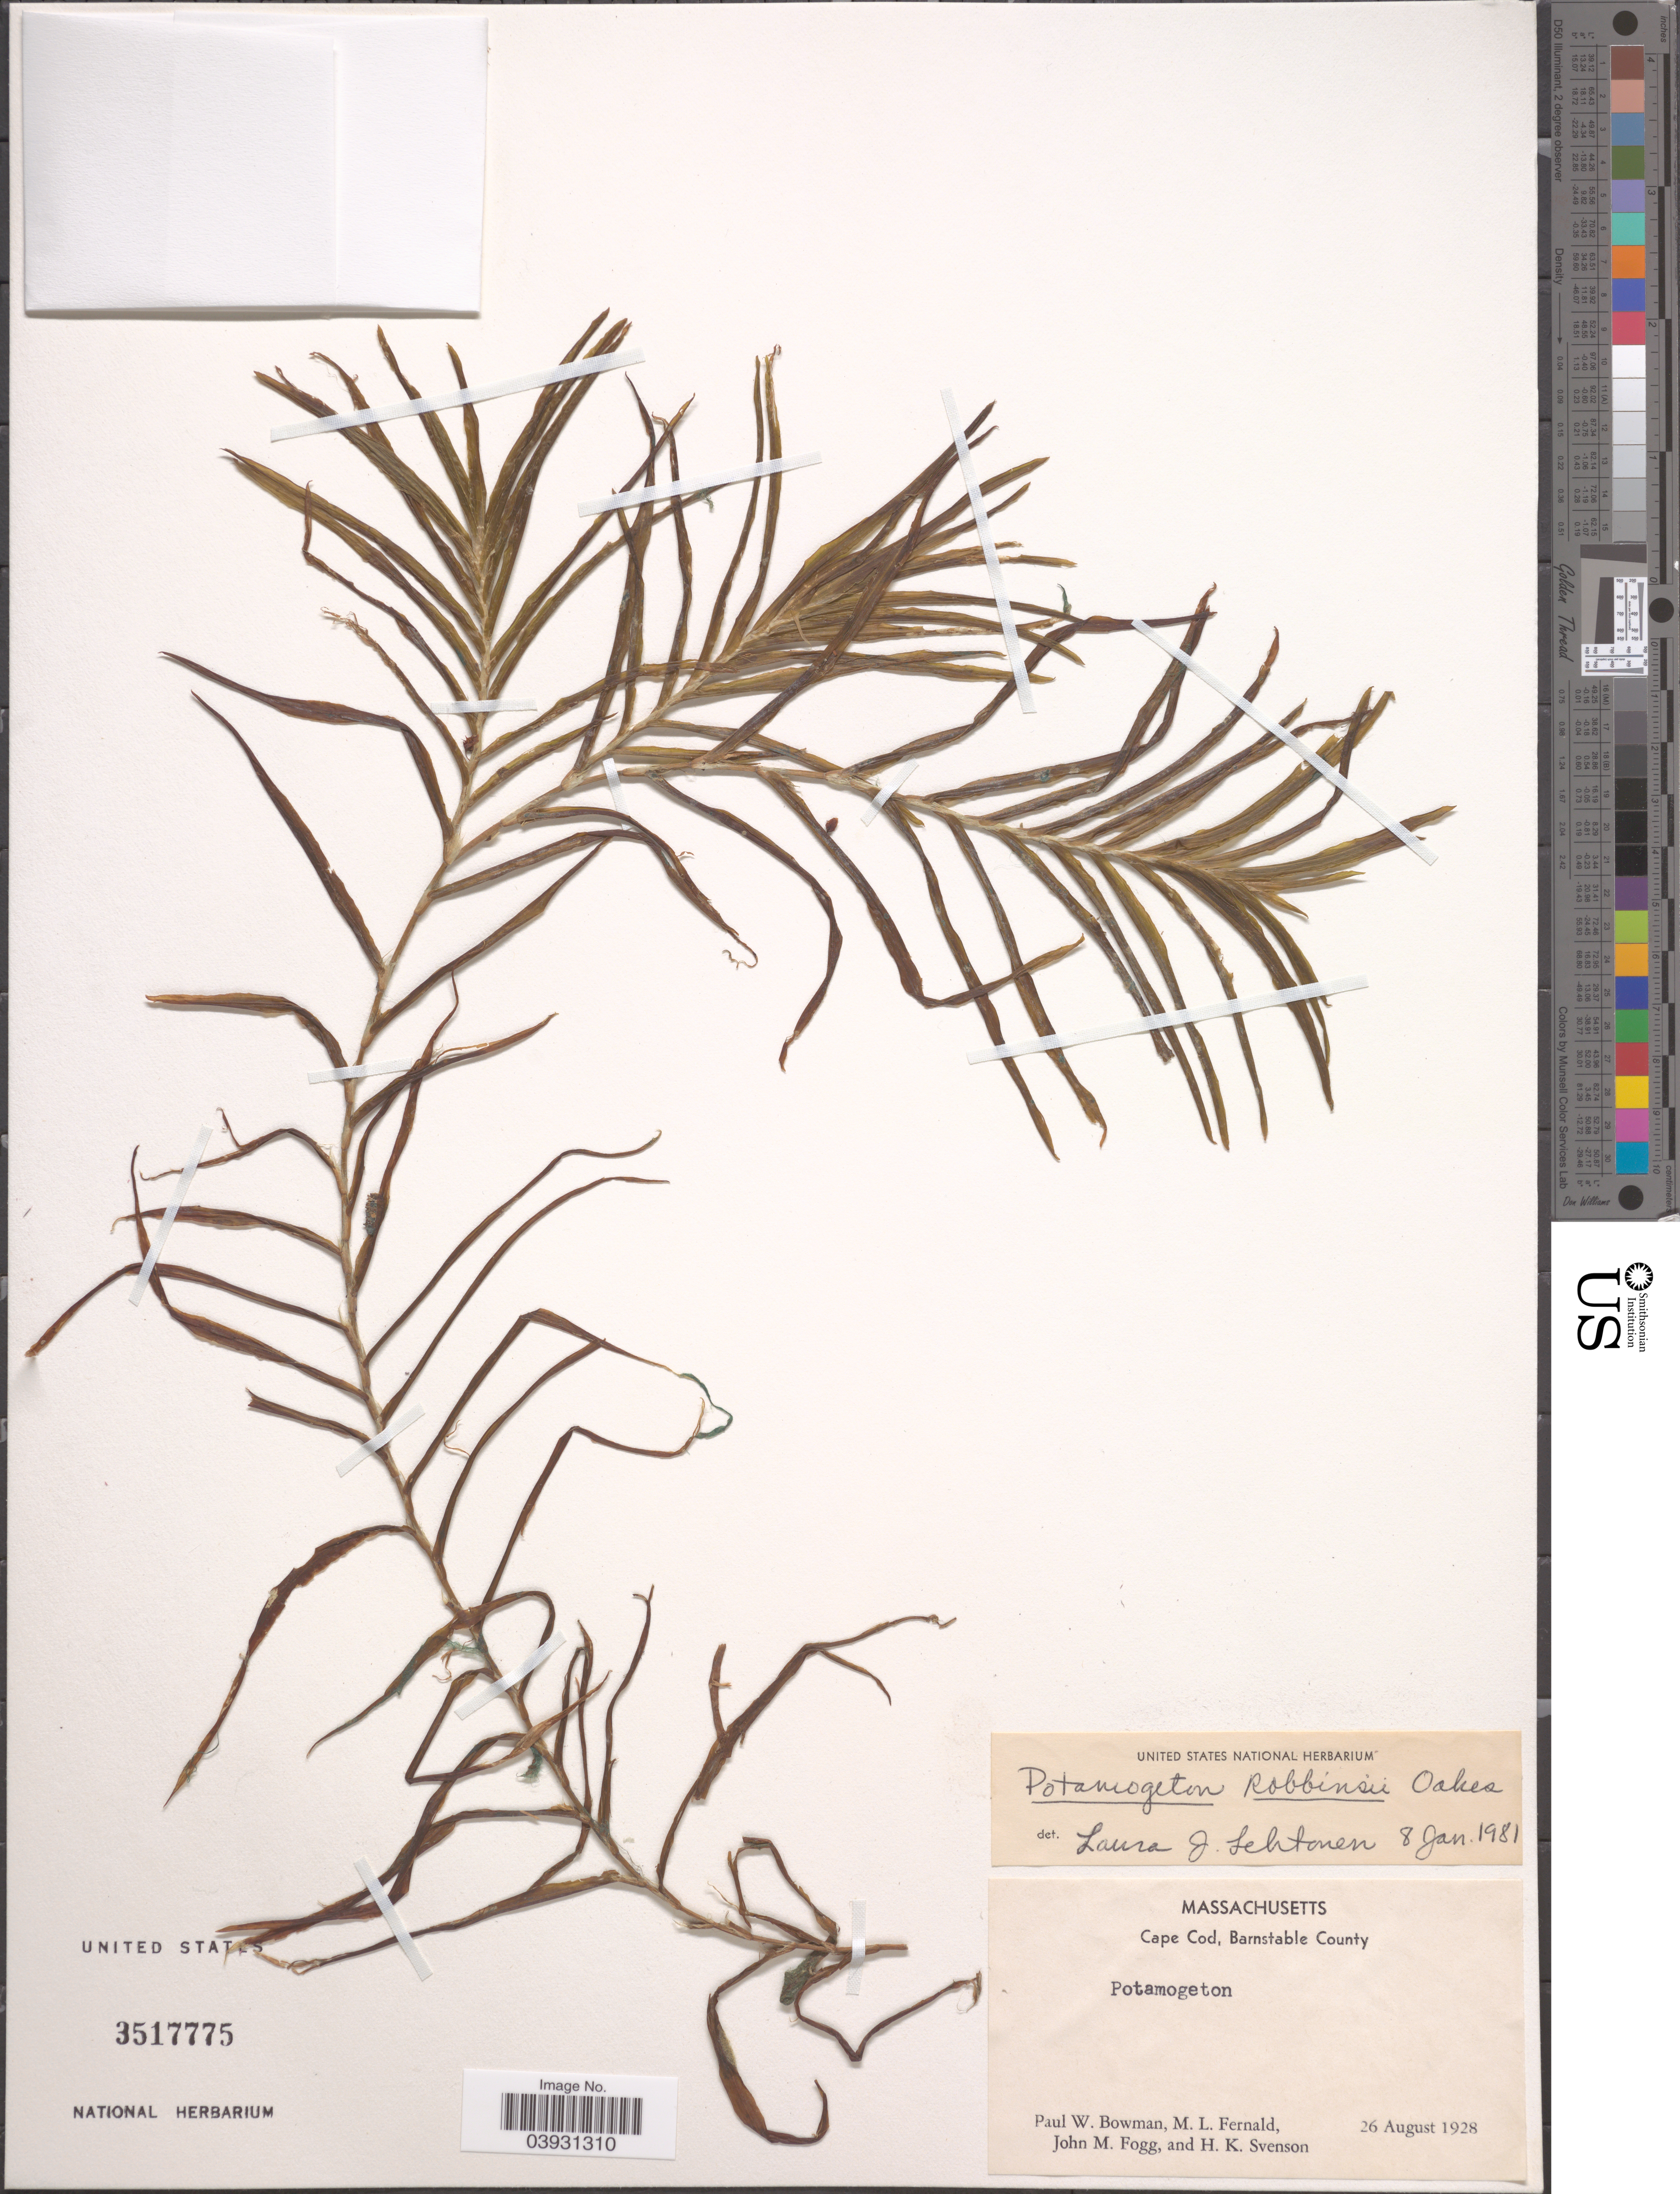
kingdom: Plantae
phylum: Tracheophyta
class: Liliopsida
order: Alismatales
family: Potamogetonaceae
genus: Potamogeton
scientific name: Potamogeton robbinsii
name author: Oakes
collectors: P. Bowman, M. L. Fernald, J. Fogg & H. K. Svenson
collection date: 1928-08-26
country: United States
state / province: Massachusetts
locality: Cape Cod, Barnstable County.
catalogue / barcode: US 3517775